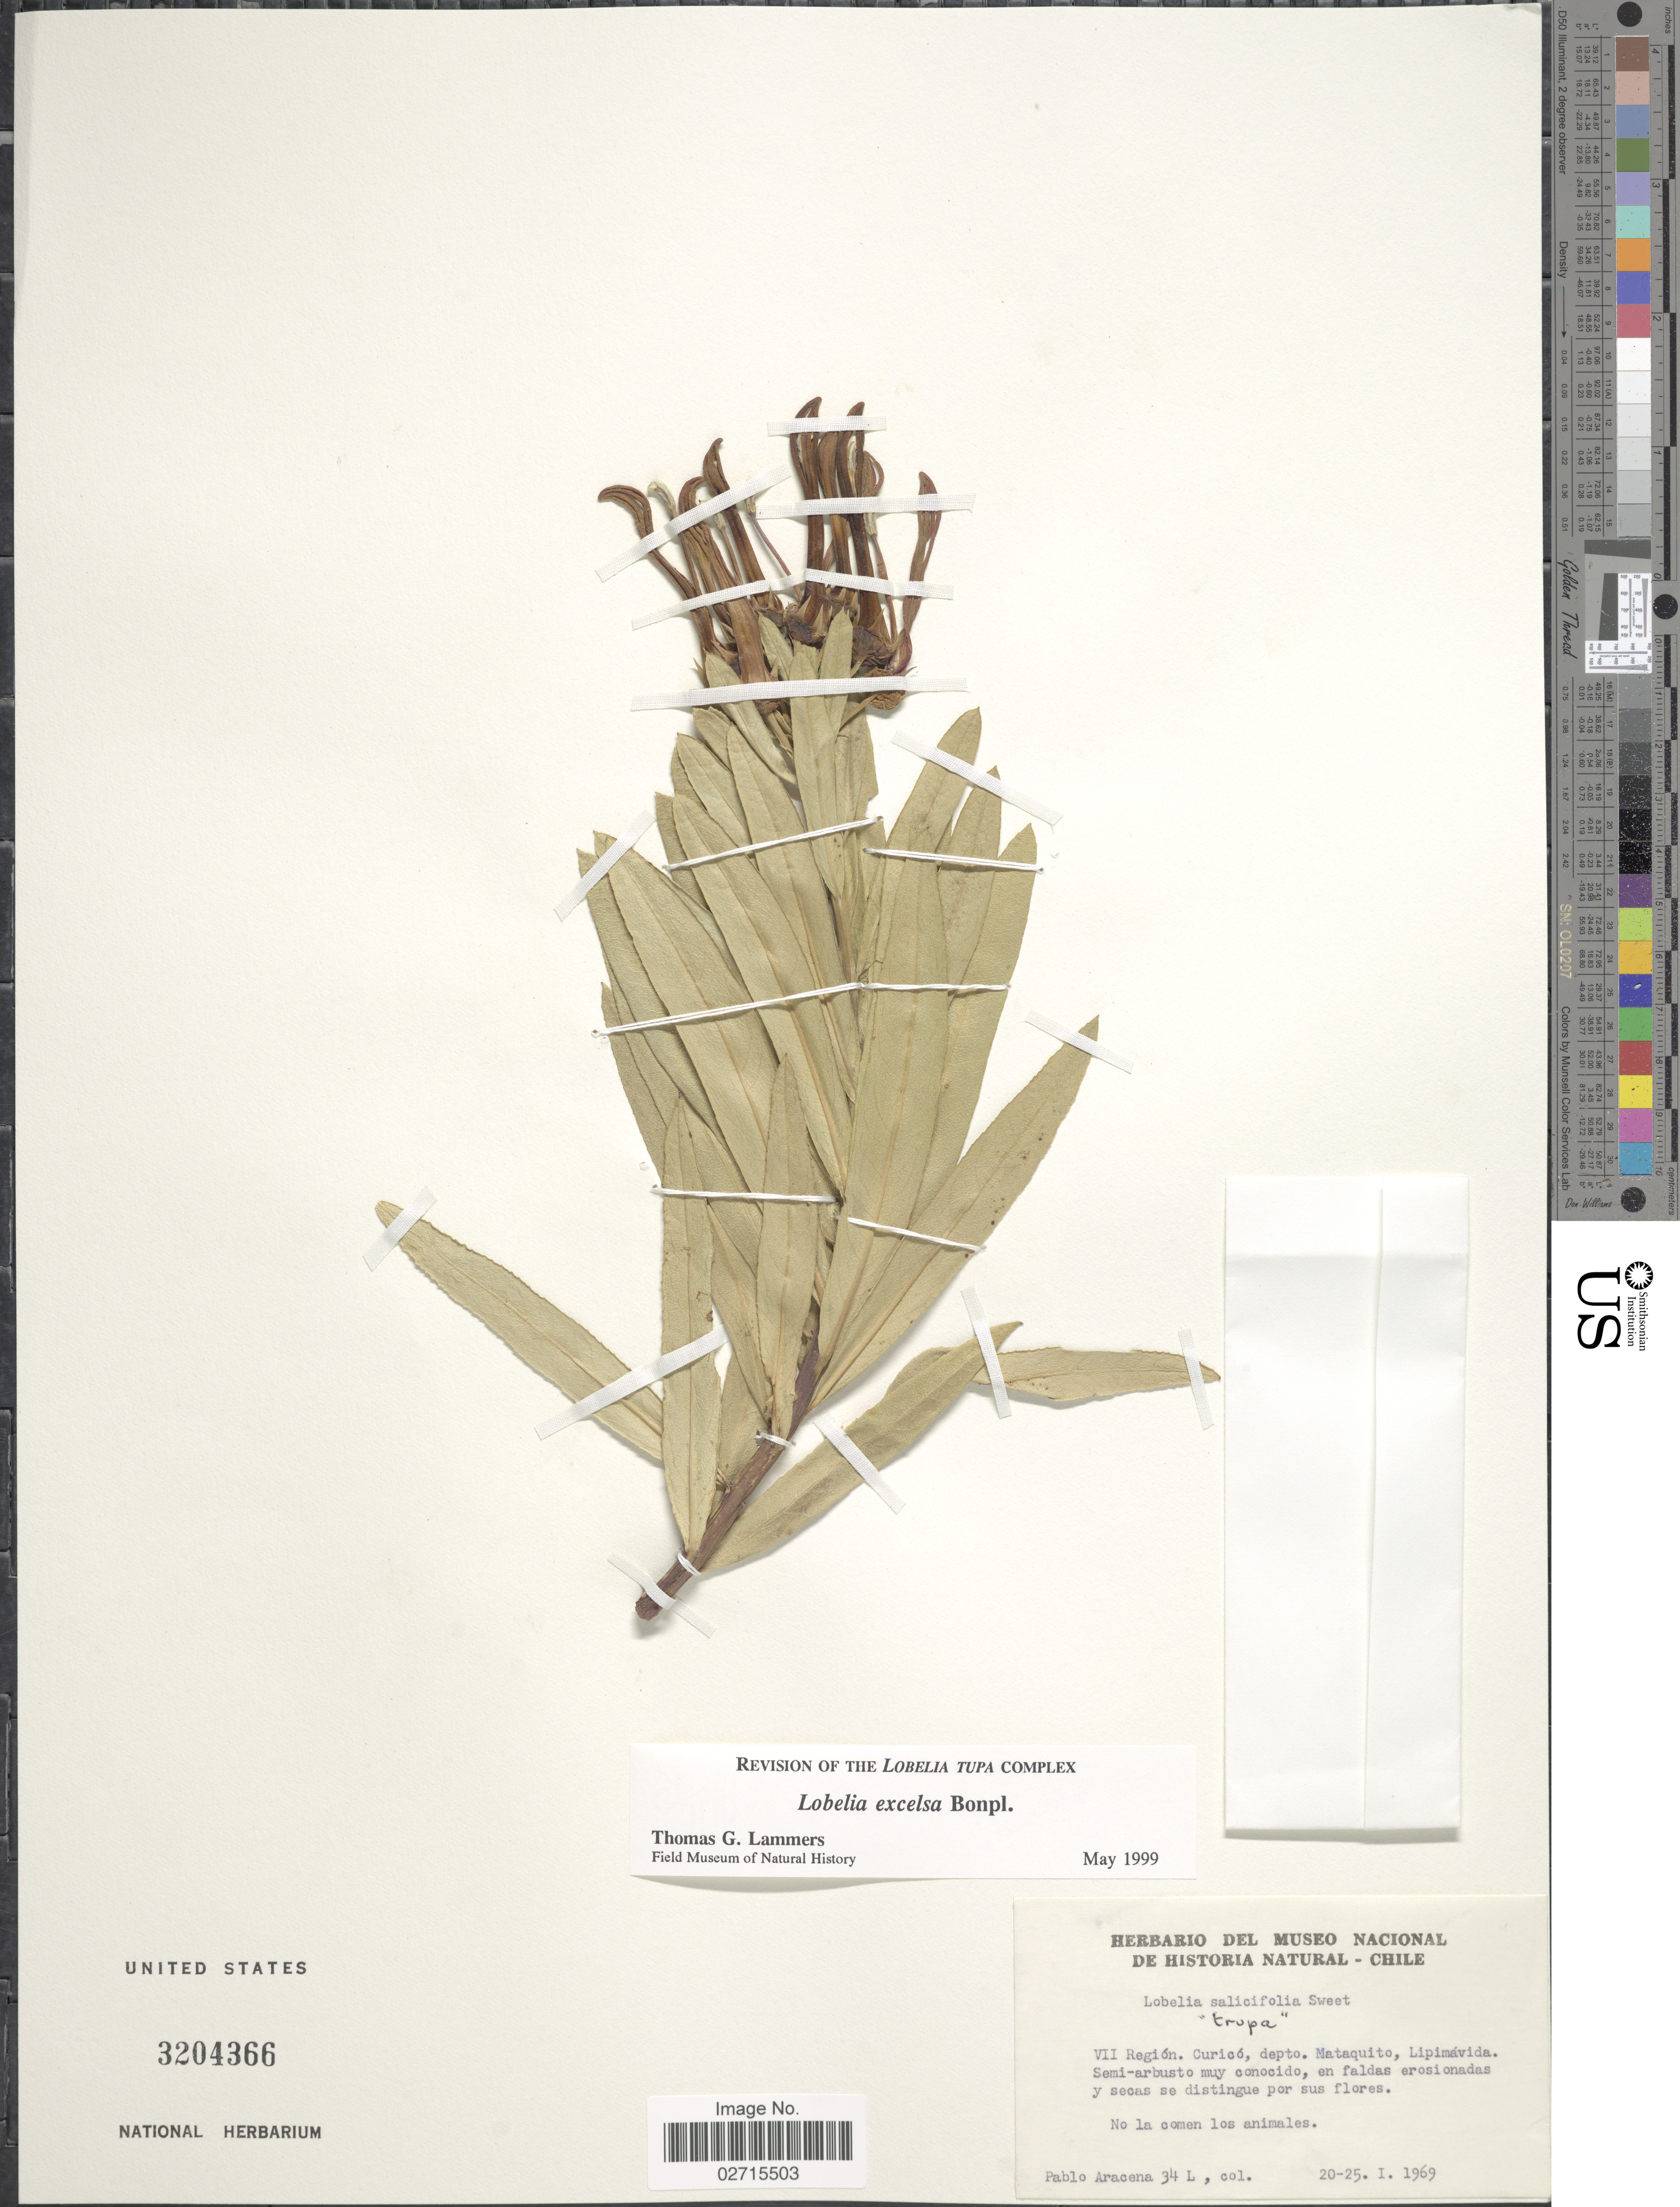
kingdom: Plantae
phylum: Tracheophyta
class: Magnoliopsida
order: Asterales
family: Campanulaceae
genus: Lobelia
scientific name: Lobelia excelsa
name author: L.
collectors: P. Aracena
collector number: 34 L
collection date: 1969-01-20/1969-01-25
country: Chile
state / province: Maule (VII)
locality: VII Region, Curico, depto. Mataquito, Lipimavida.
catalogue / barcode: US 3204366